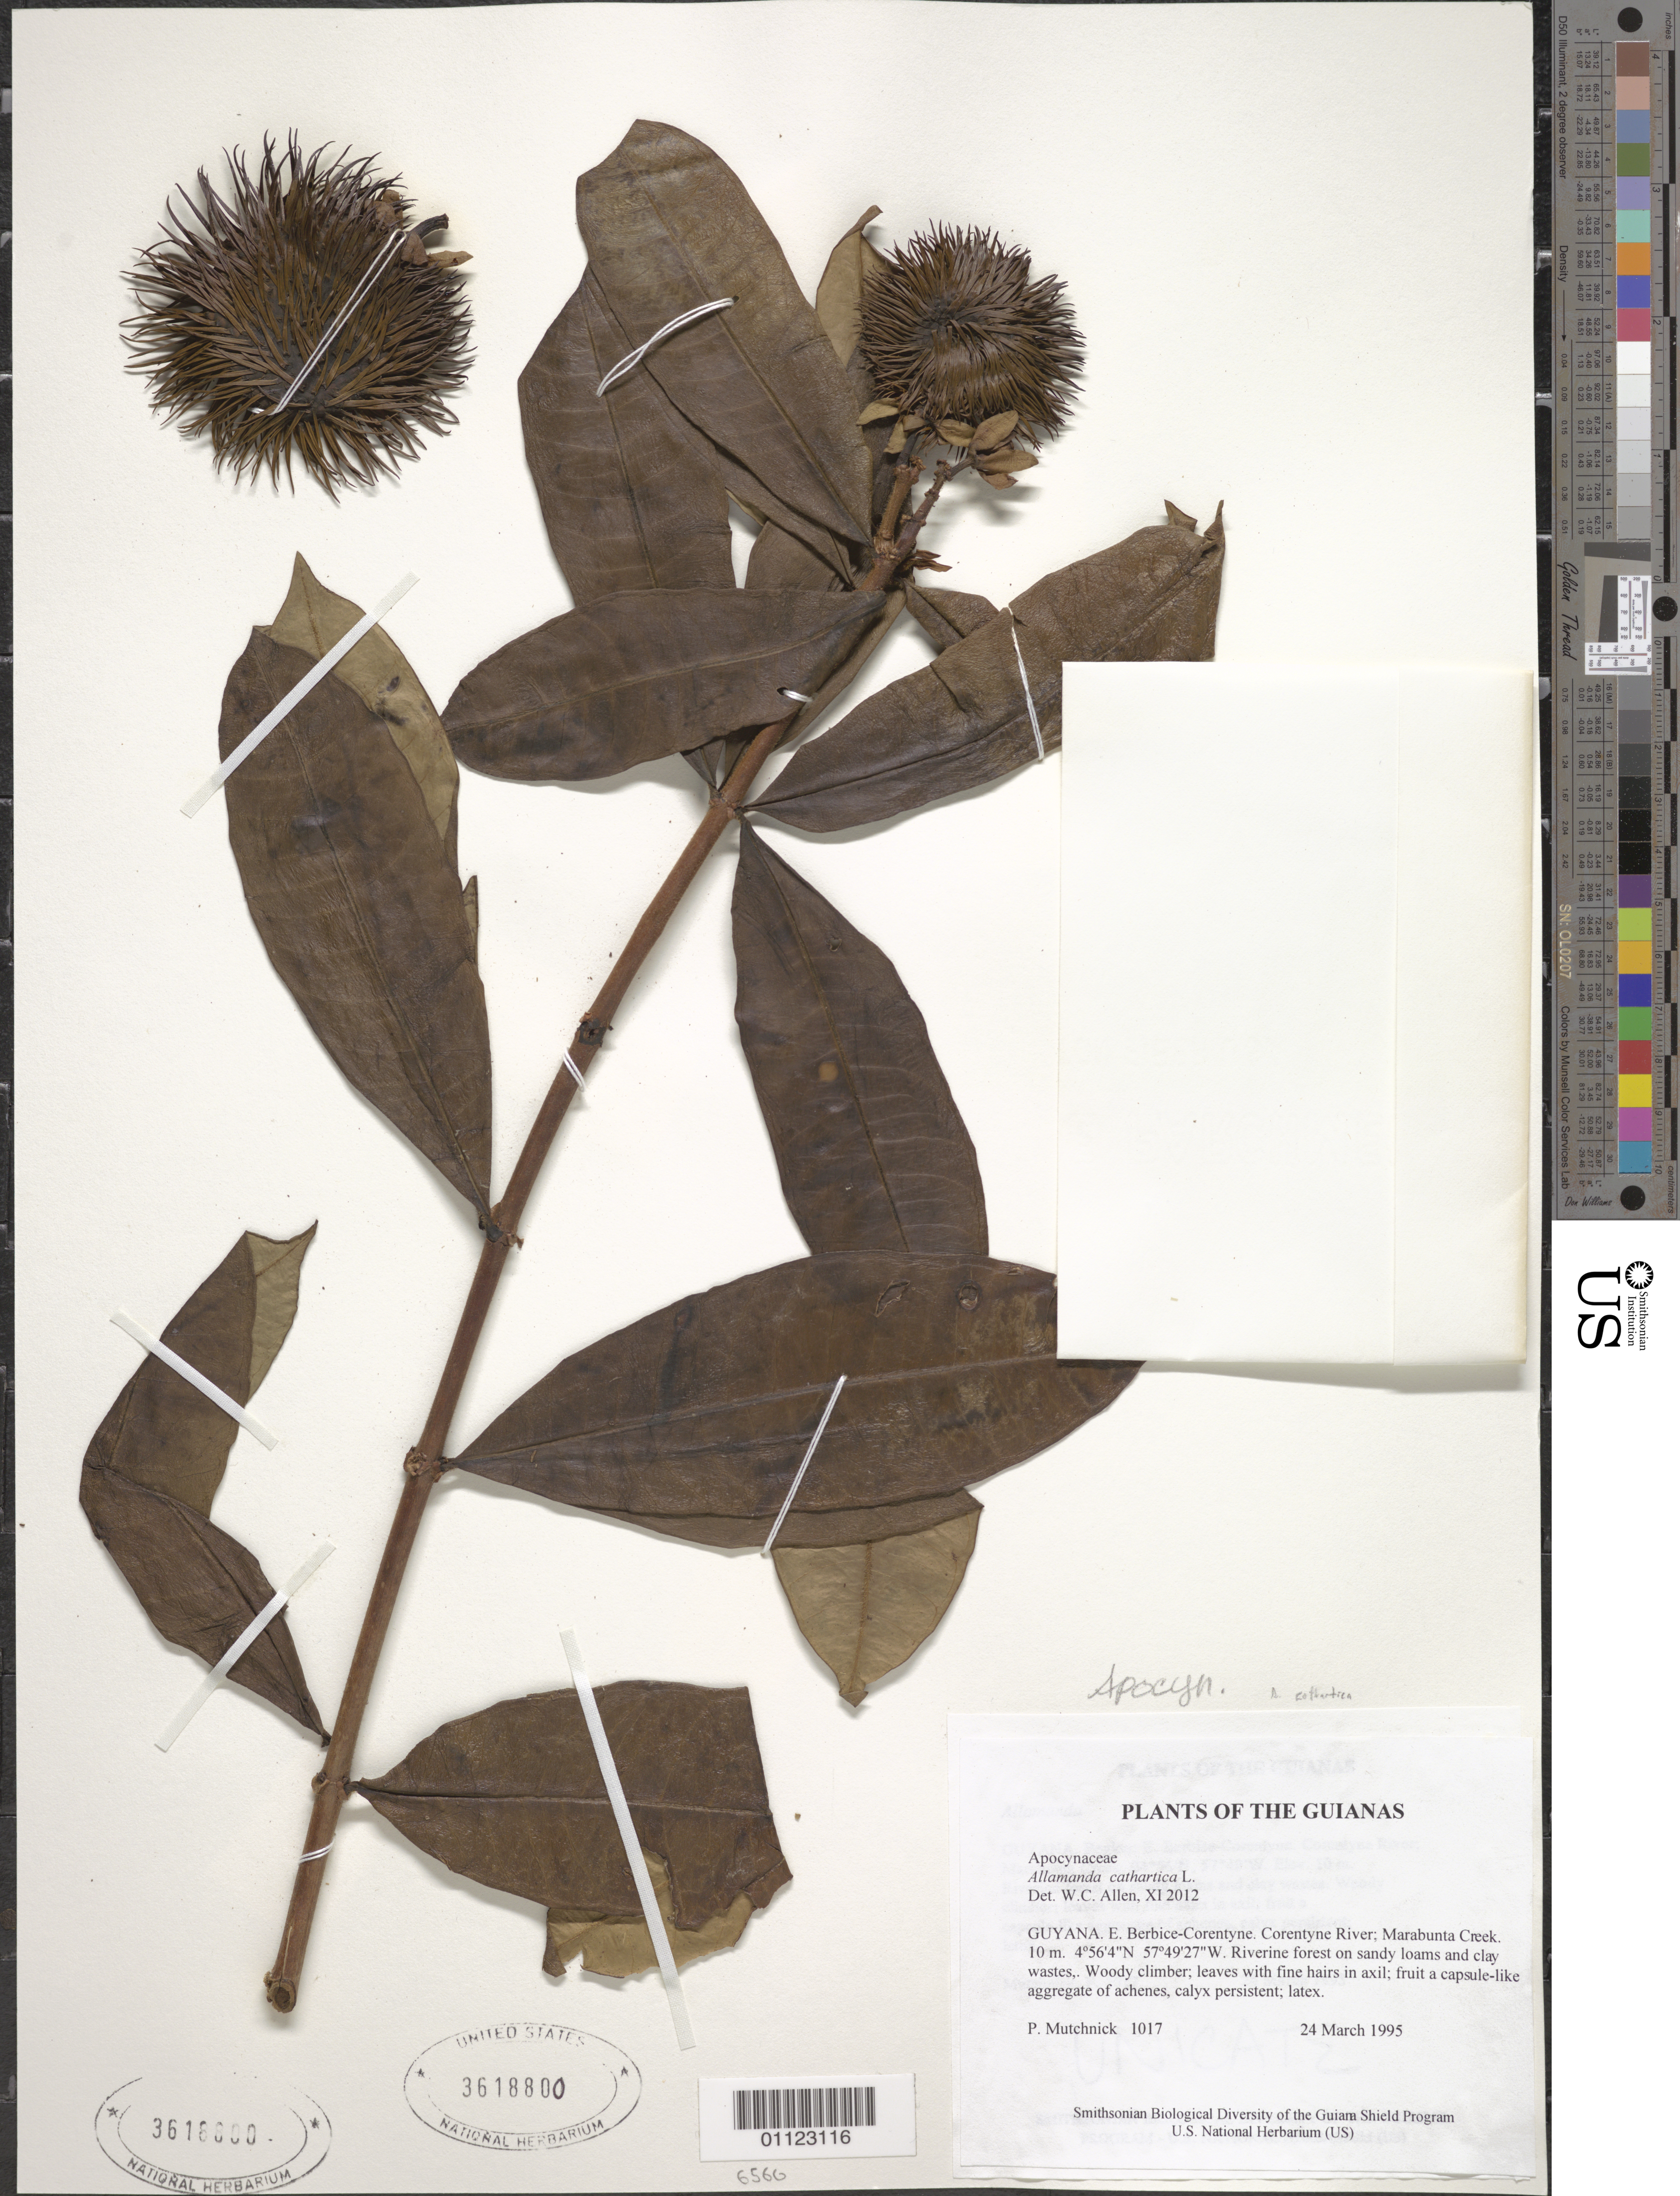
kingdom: Plantae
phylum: Tracheophyta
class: Magnoliopsida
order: Gentianales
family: Apocynaceae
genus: Allamanda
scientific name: Allamanda cathartica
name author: L.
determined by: Allen, W. C., (UNITED STATES)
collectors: P. Mutchnick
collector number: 1017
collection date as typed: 24 March 1995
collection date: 1995-03-24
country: Guyana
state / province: E. Berbice-Corentyne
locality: Corentyne River; Marabunta Creek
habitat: Riverine forest on sandy loams and clay wastes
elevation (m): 10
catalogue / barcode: US 3618800